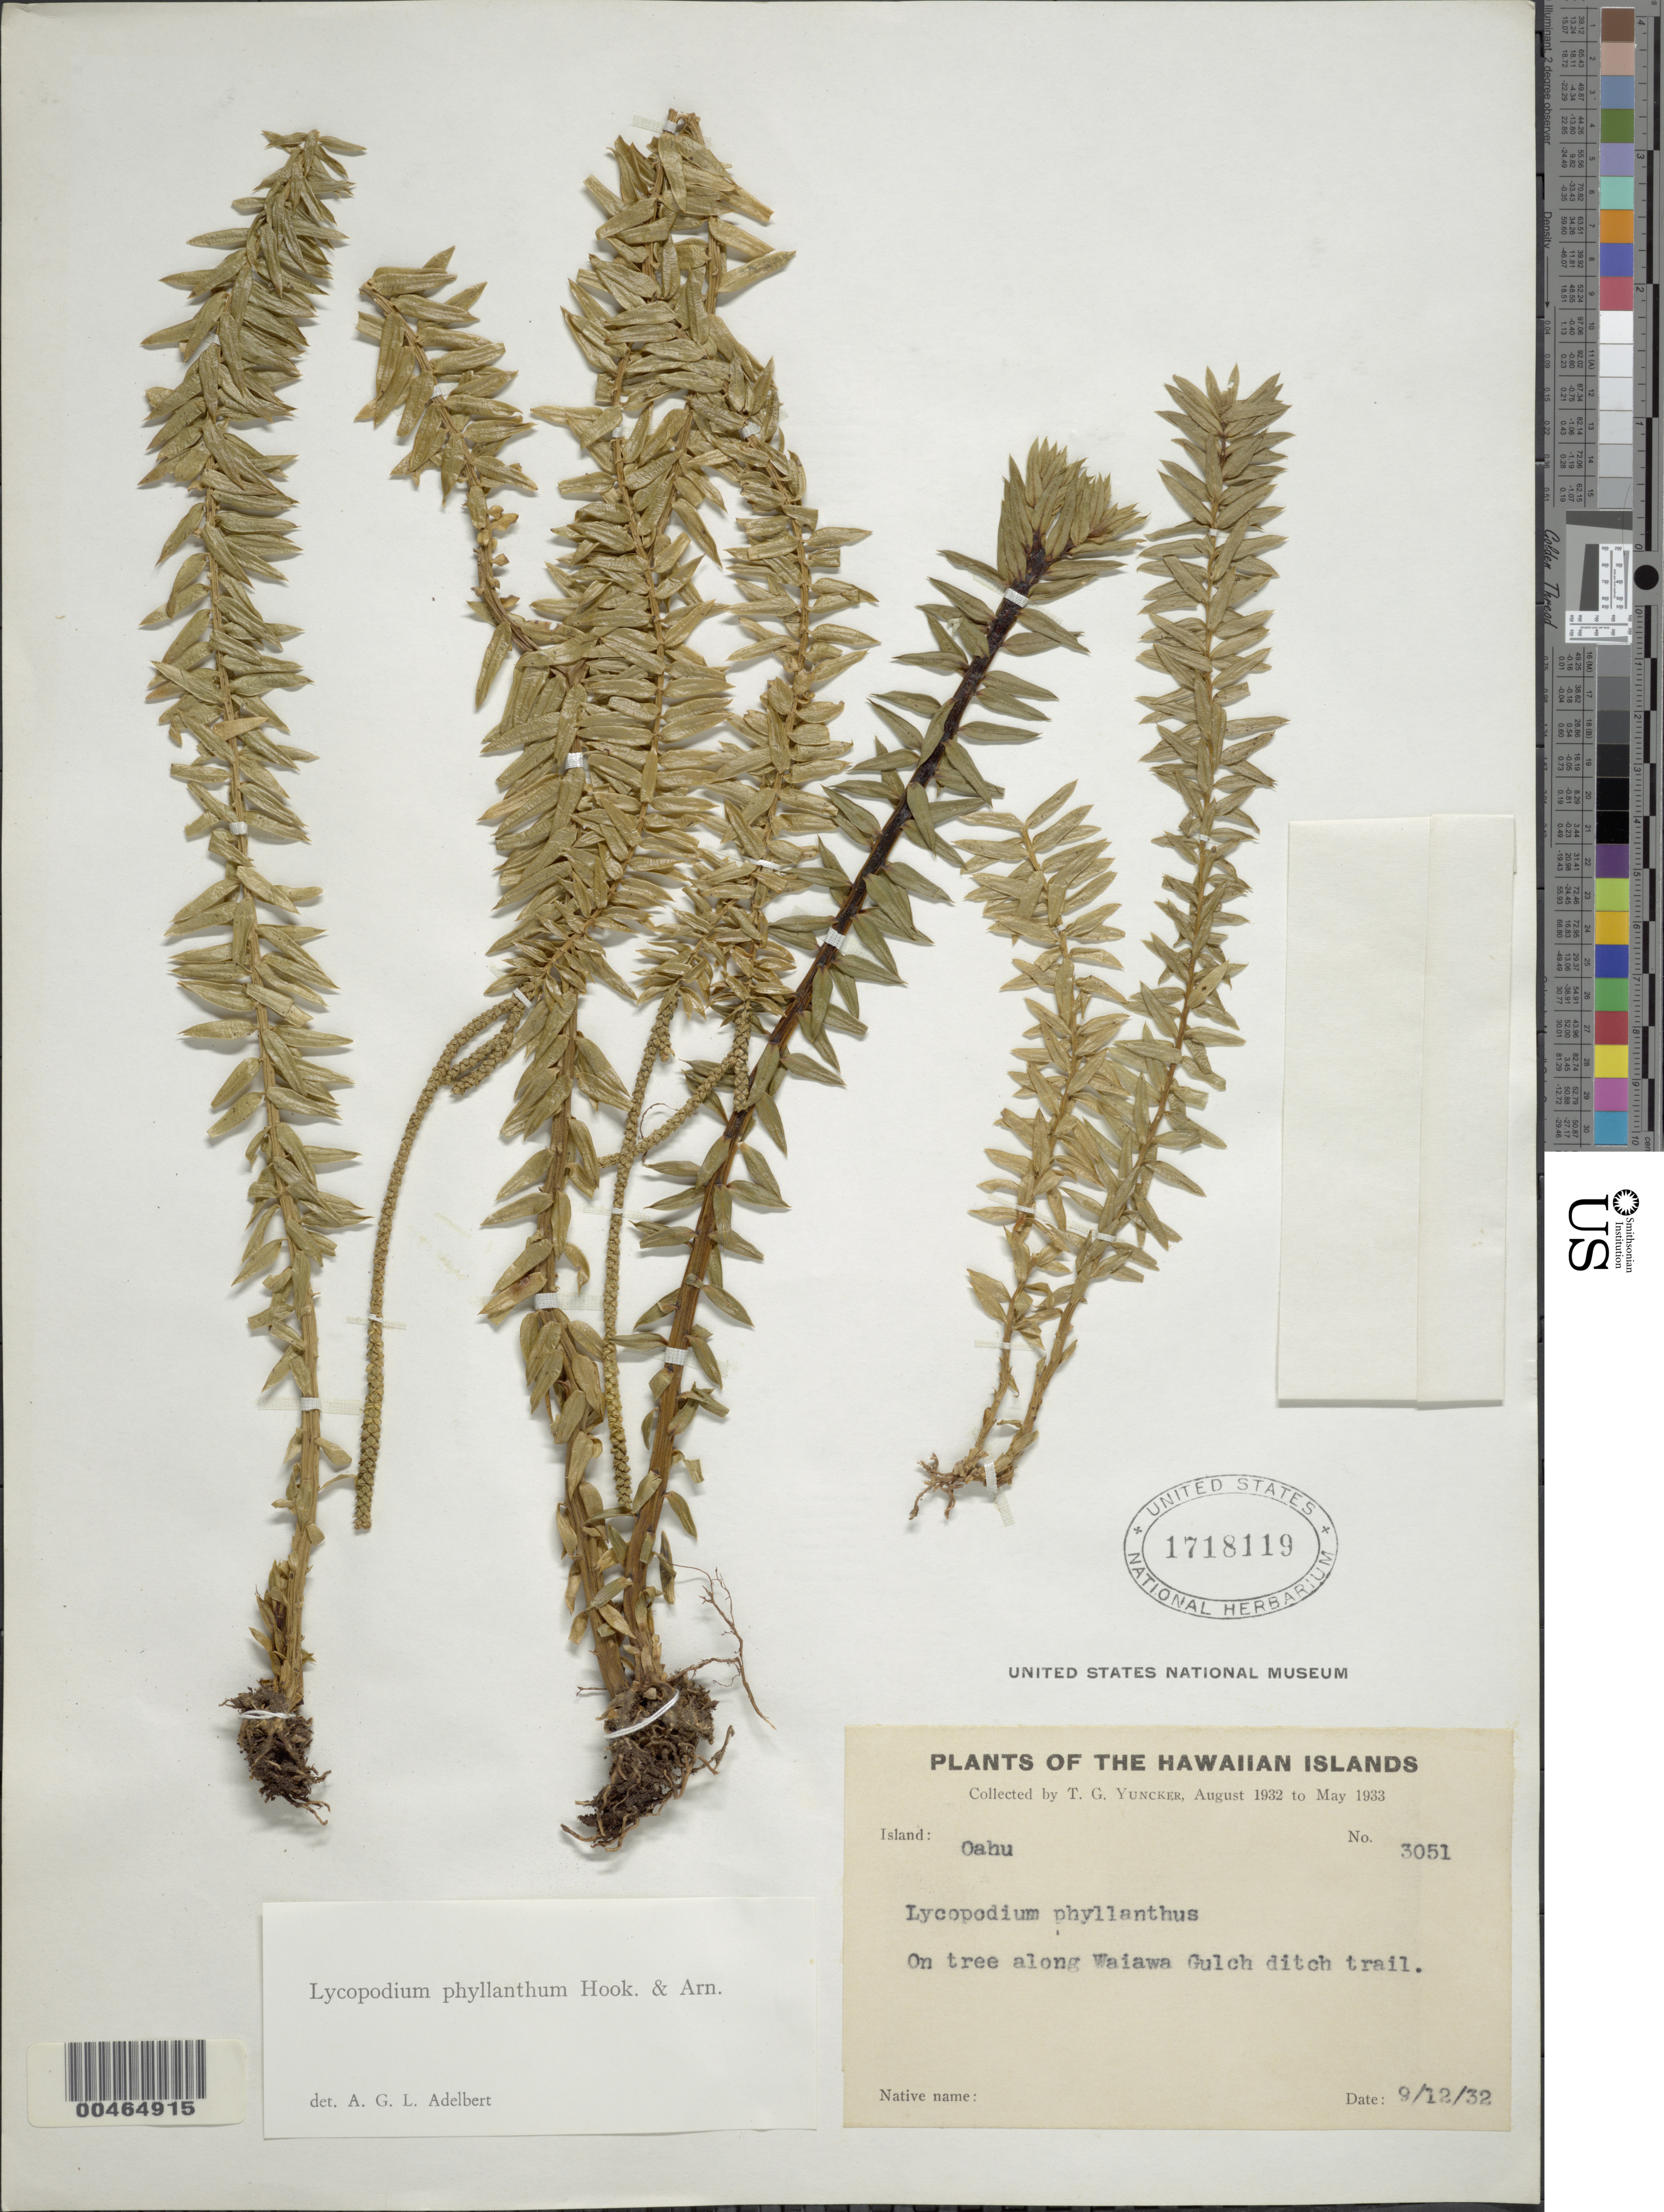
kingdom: Plantae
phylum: Tracheophyta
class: Lycopodiopsida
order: Lycopodiales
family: Lycopodiaceae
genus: Phlegmariurus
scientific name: Phlegmariurus phyllanthus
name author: (Hook. & Arn.) R.D. Dixit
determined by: Field, A. R.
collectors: T. G. Yuncker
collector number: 3051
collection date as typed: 12 Sep 1932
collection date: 1932-09-12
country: United States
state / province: Hawaii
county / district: Honolulu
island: Oahu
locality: along Waiawa Gulch ditch trail, Oahu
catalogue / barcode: US 1718119